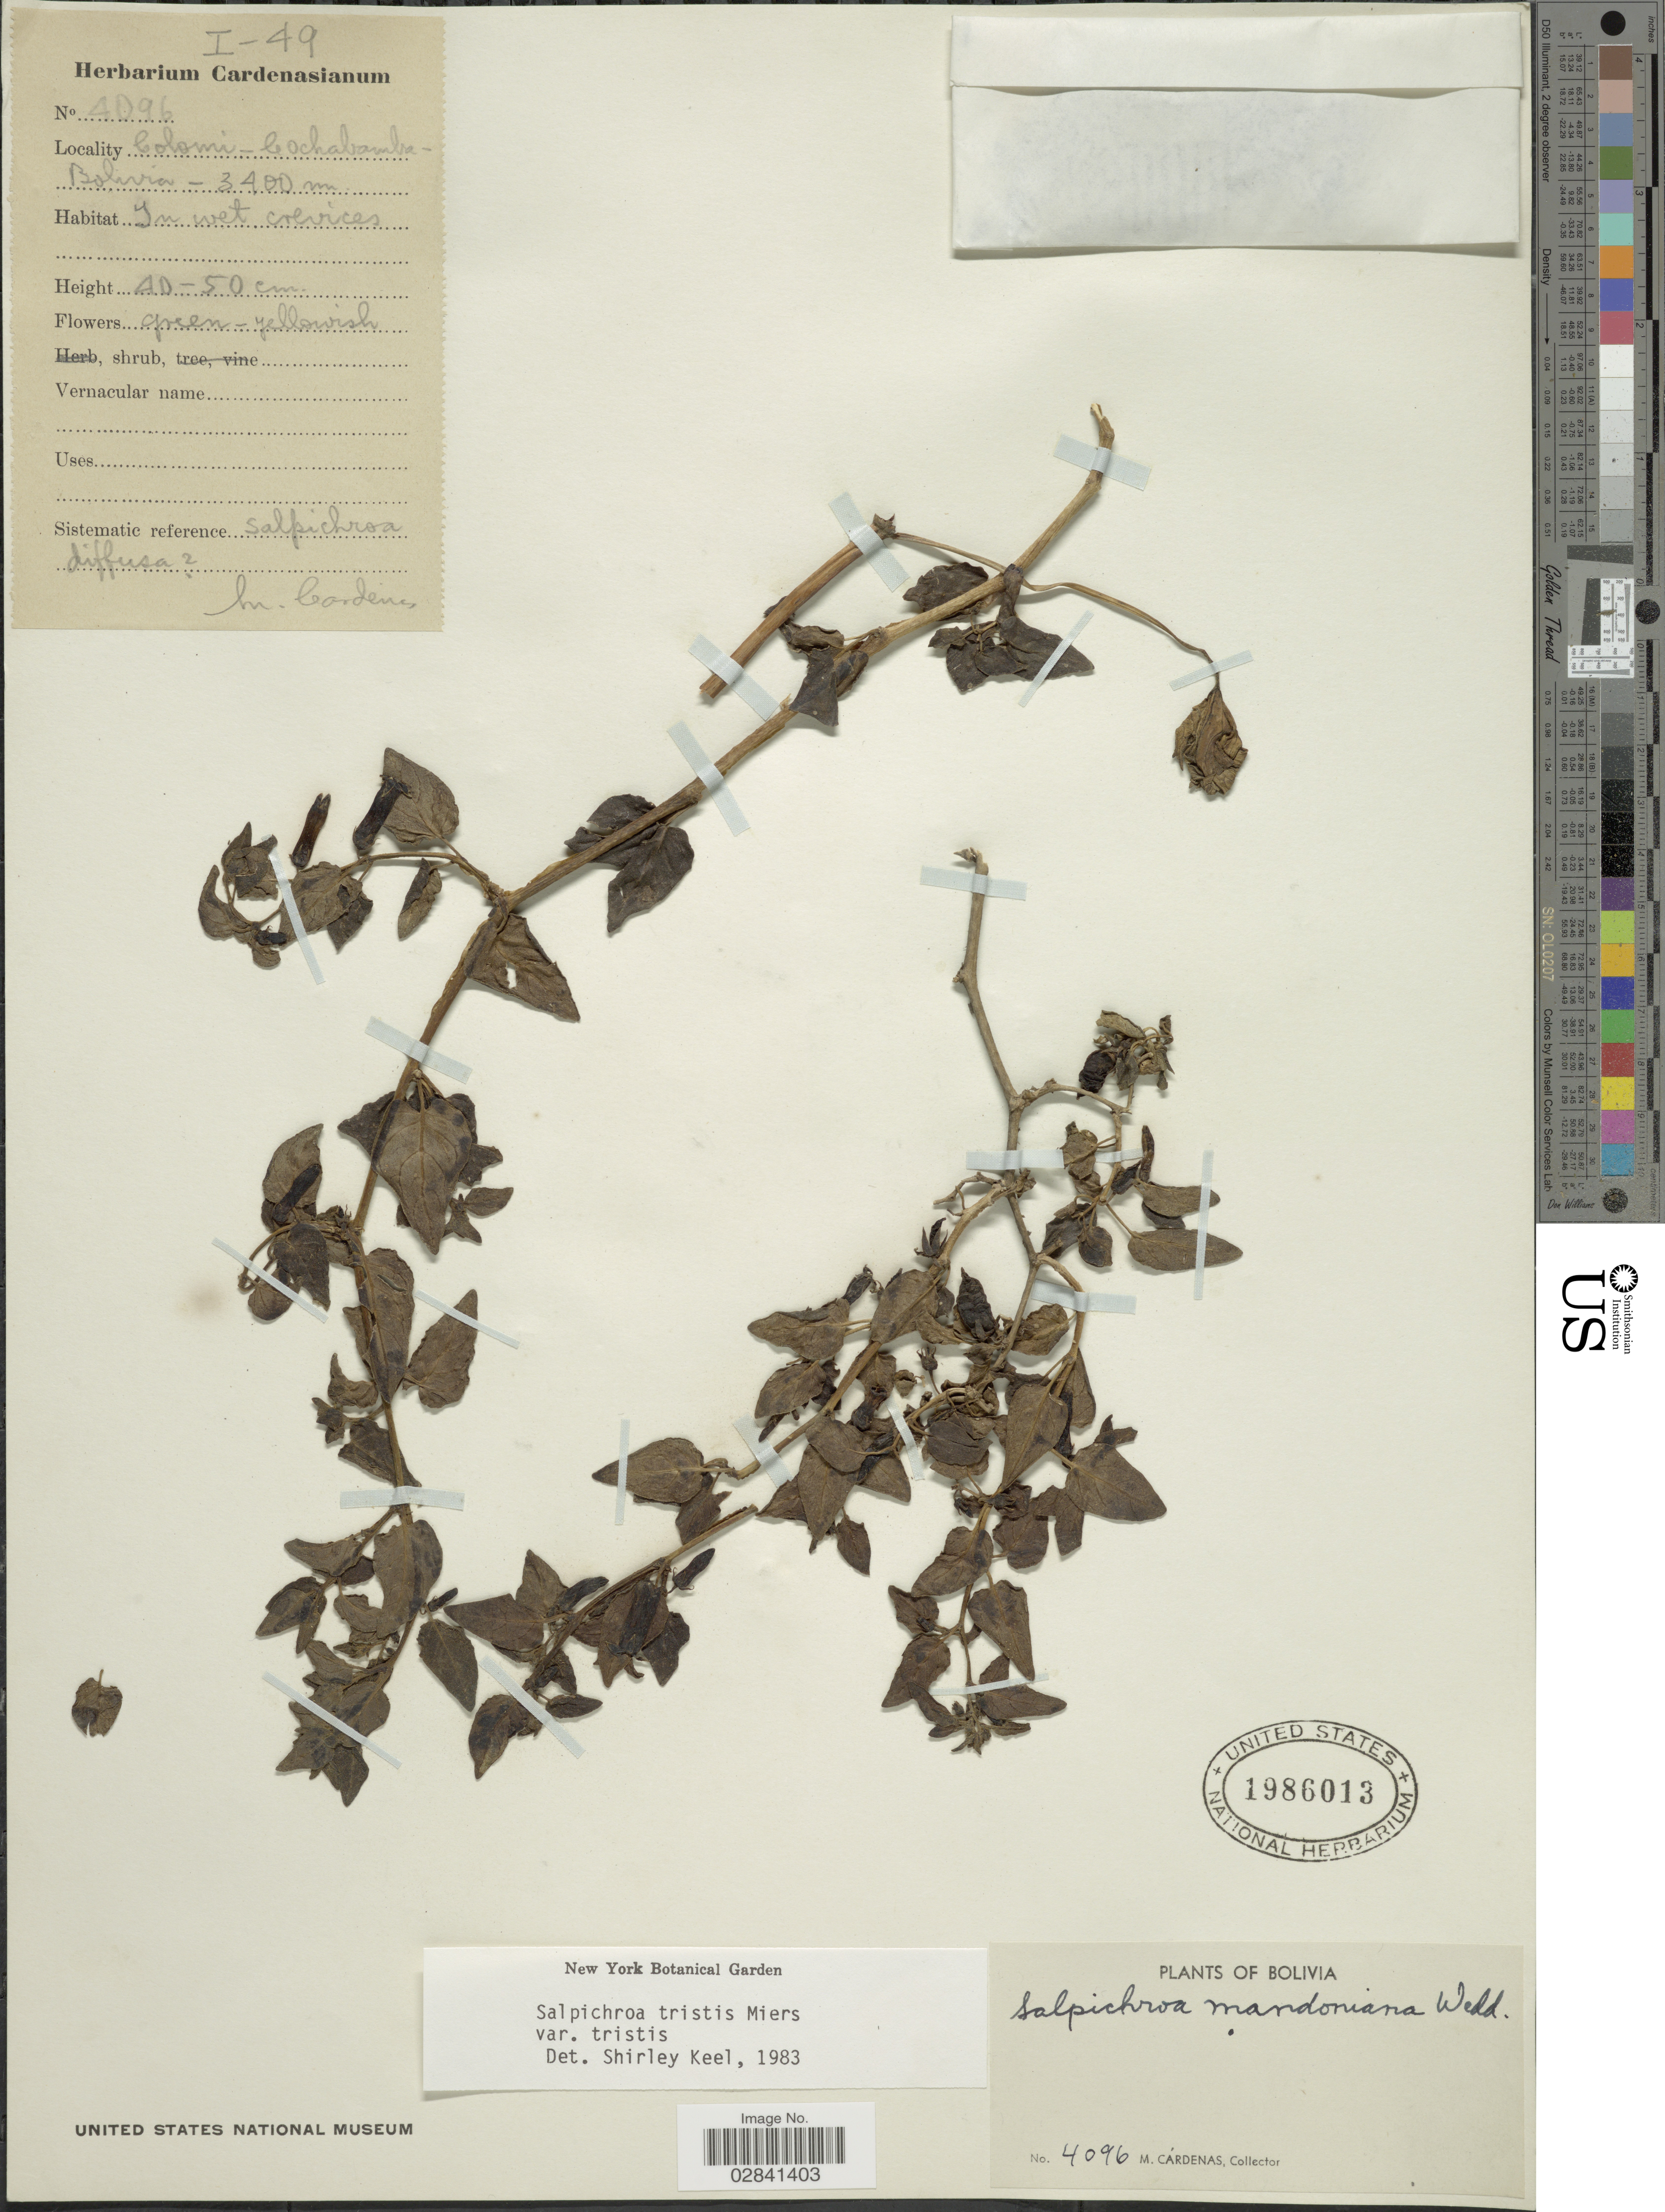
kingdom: Plantae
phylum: Tracheophyta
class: Magnoliopsida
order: Solanales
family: Solanaceae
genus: Salpichroa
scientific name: Salpichroa tristis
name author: Walp.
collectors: M. Cárdenas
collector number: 4096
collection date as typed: Transcribed d/m/y: /1/49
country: Bolivia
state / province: Cochabamba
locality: Colomi.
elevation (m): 3400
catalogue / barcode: US 1986013